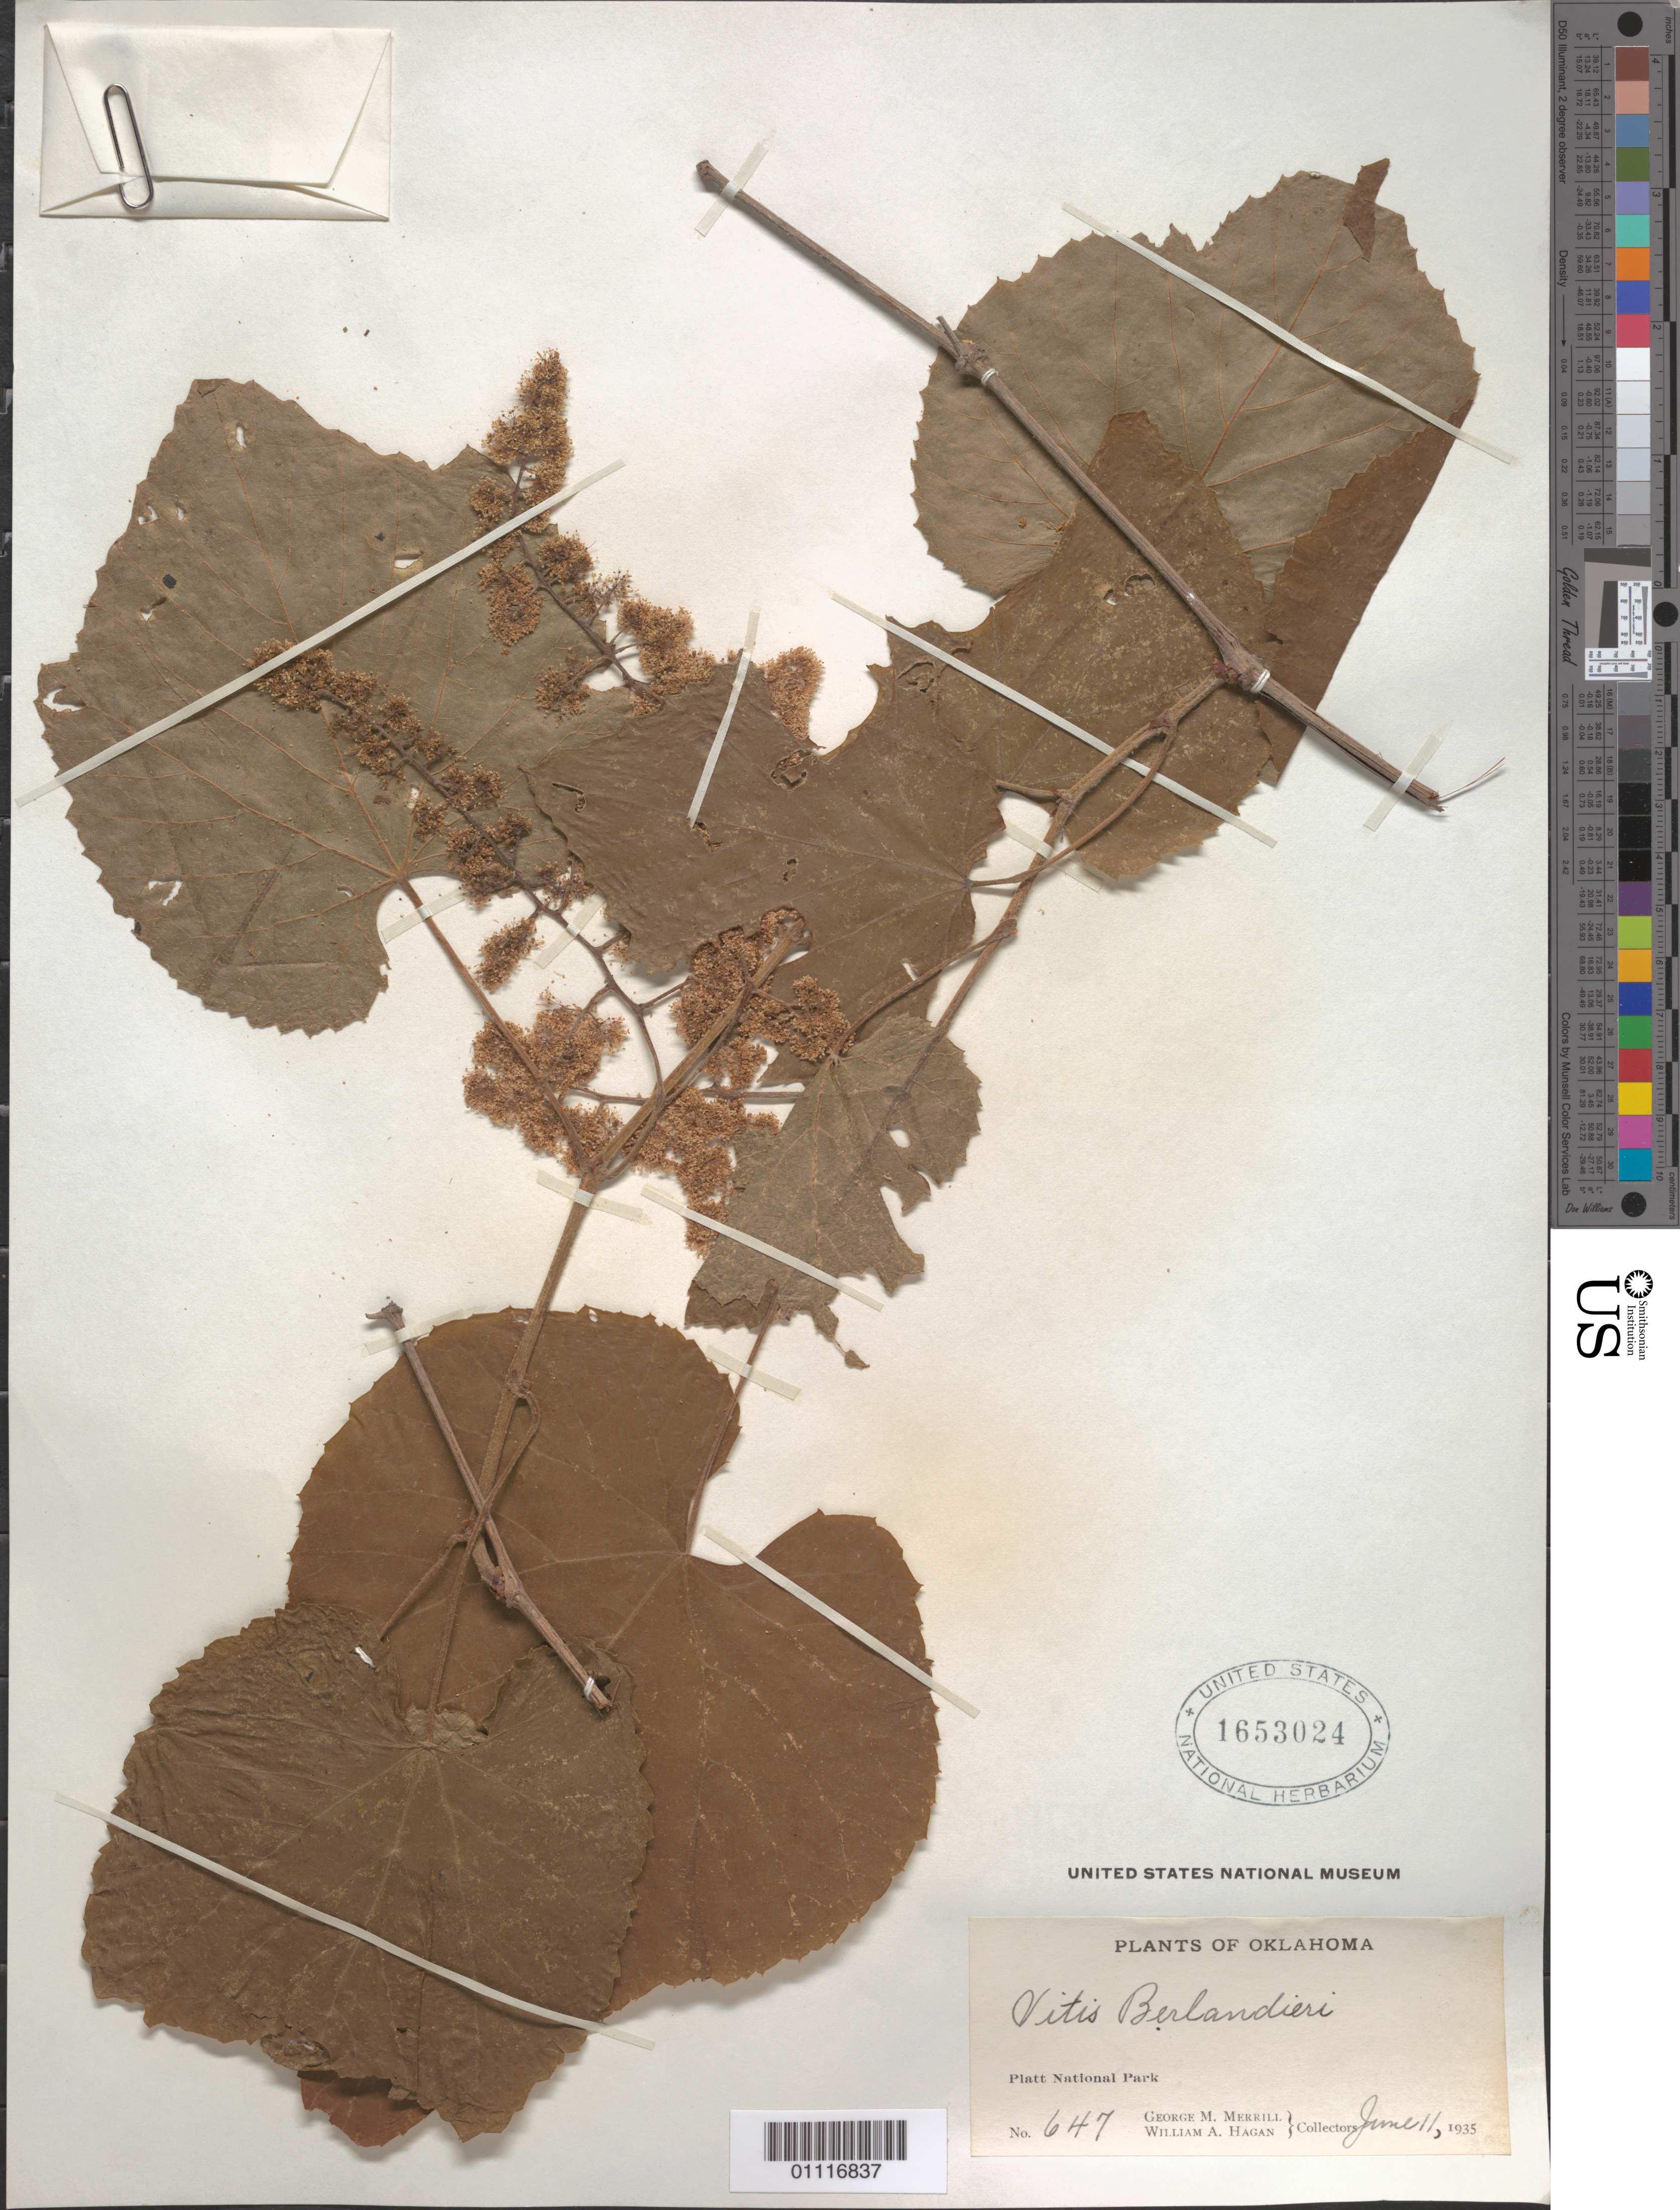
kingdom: Plantae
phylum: Tracheophyta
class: Magnoliopsida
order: Vitales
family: Vitaceae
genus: Vitis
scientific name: Vitis berlandieri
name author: Planch.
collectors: G. M. Merrill & W. Hagan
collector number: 647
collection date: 1935-06-11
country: United States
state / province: Oklahoma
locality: Platt National Park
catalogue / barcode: US 1653024